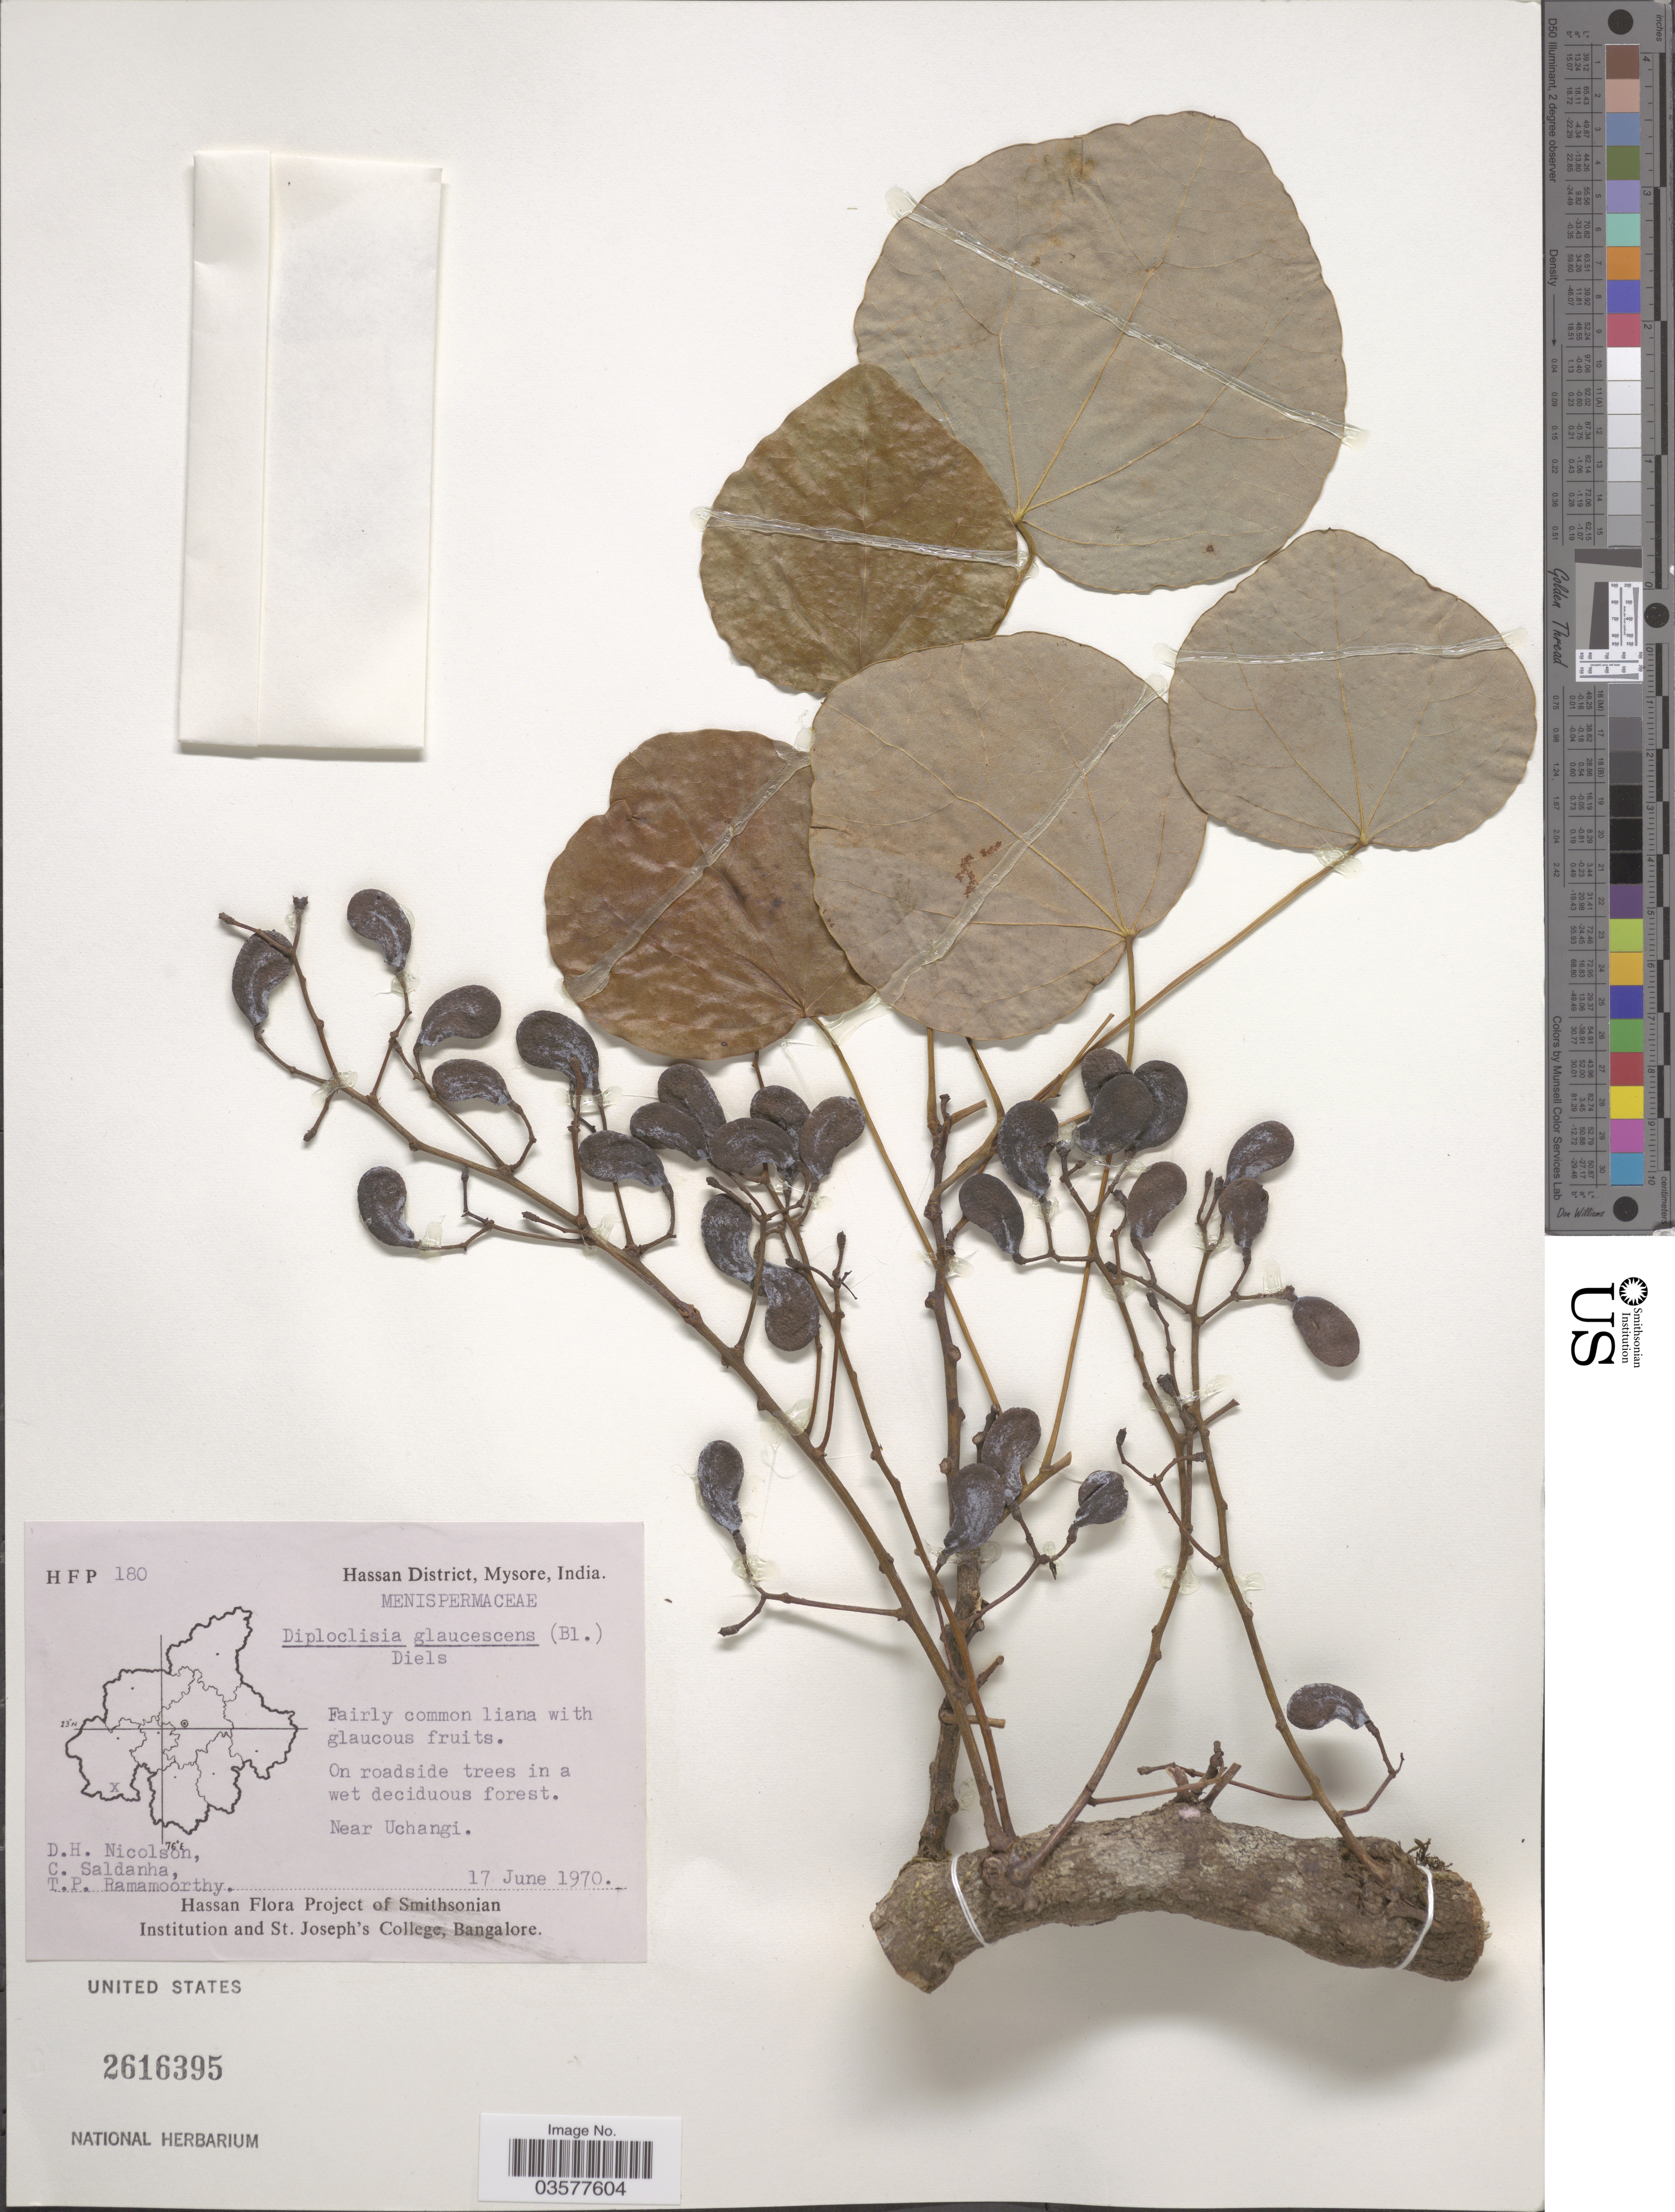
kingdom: Plantae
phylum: Tracheophyta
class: Magnoliopsida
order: Ranunculales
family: Menispermaceae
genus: Diploclisia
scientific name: Diploclisia glaucescens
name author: (Blume) Diels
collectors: D. H. Nicolson, C. Saldanha & T. P. Ramamoorthy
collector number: HFP180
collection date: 1970-06-17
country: India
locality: Hassan District, Mysore. Near Uchangi.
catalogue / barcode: US 2616395